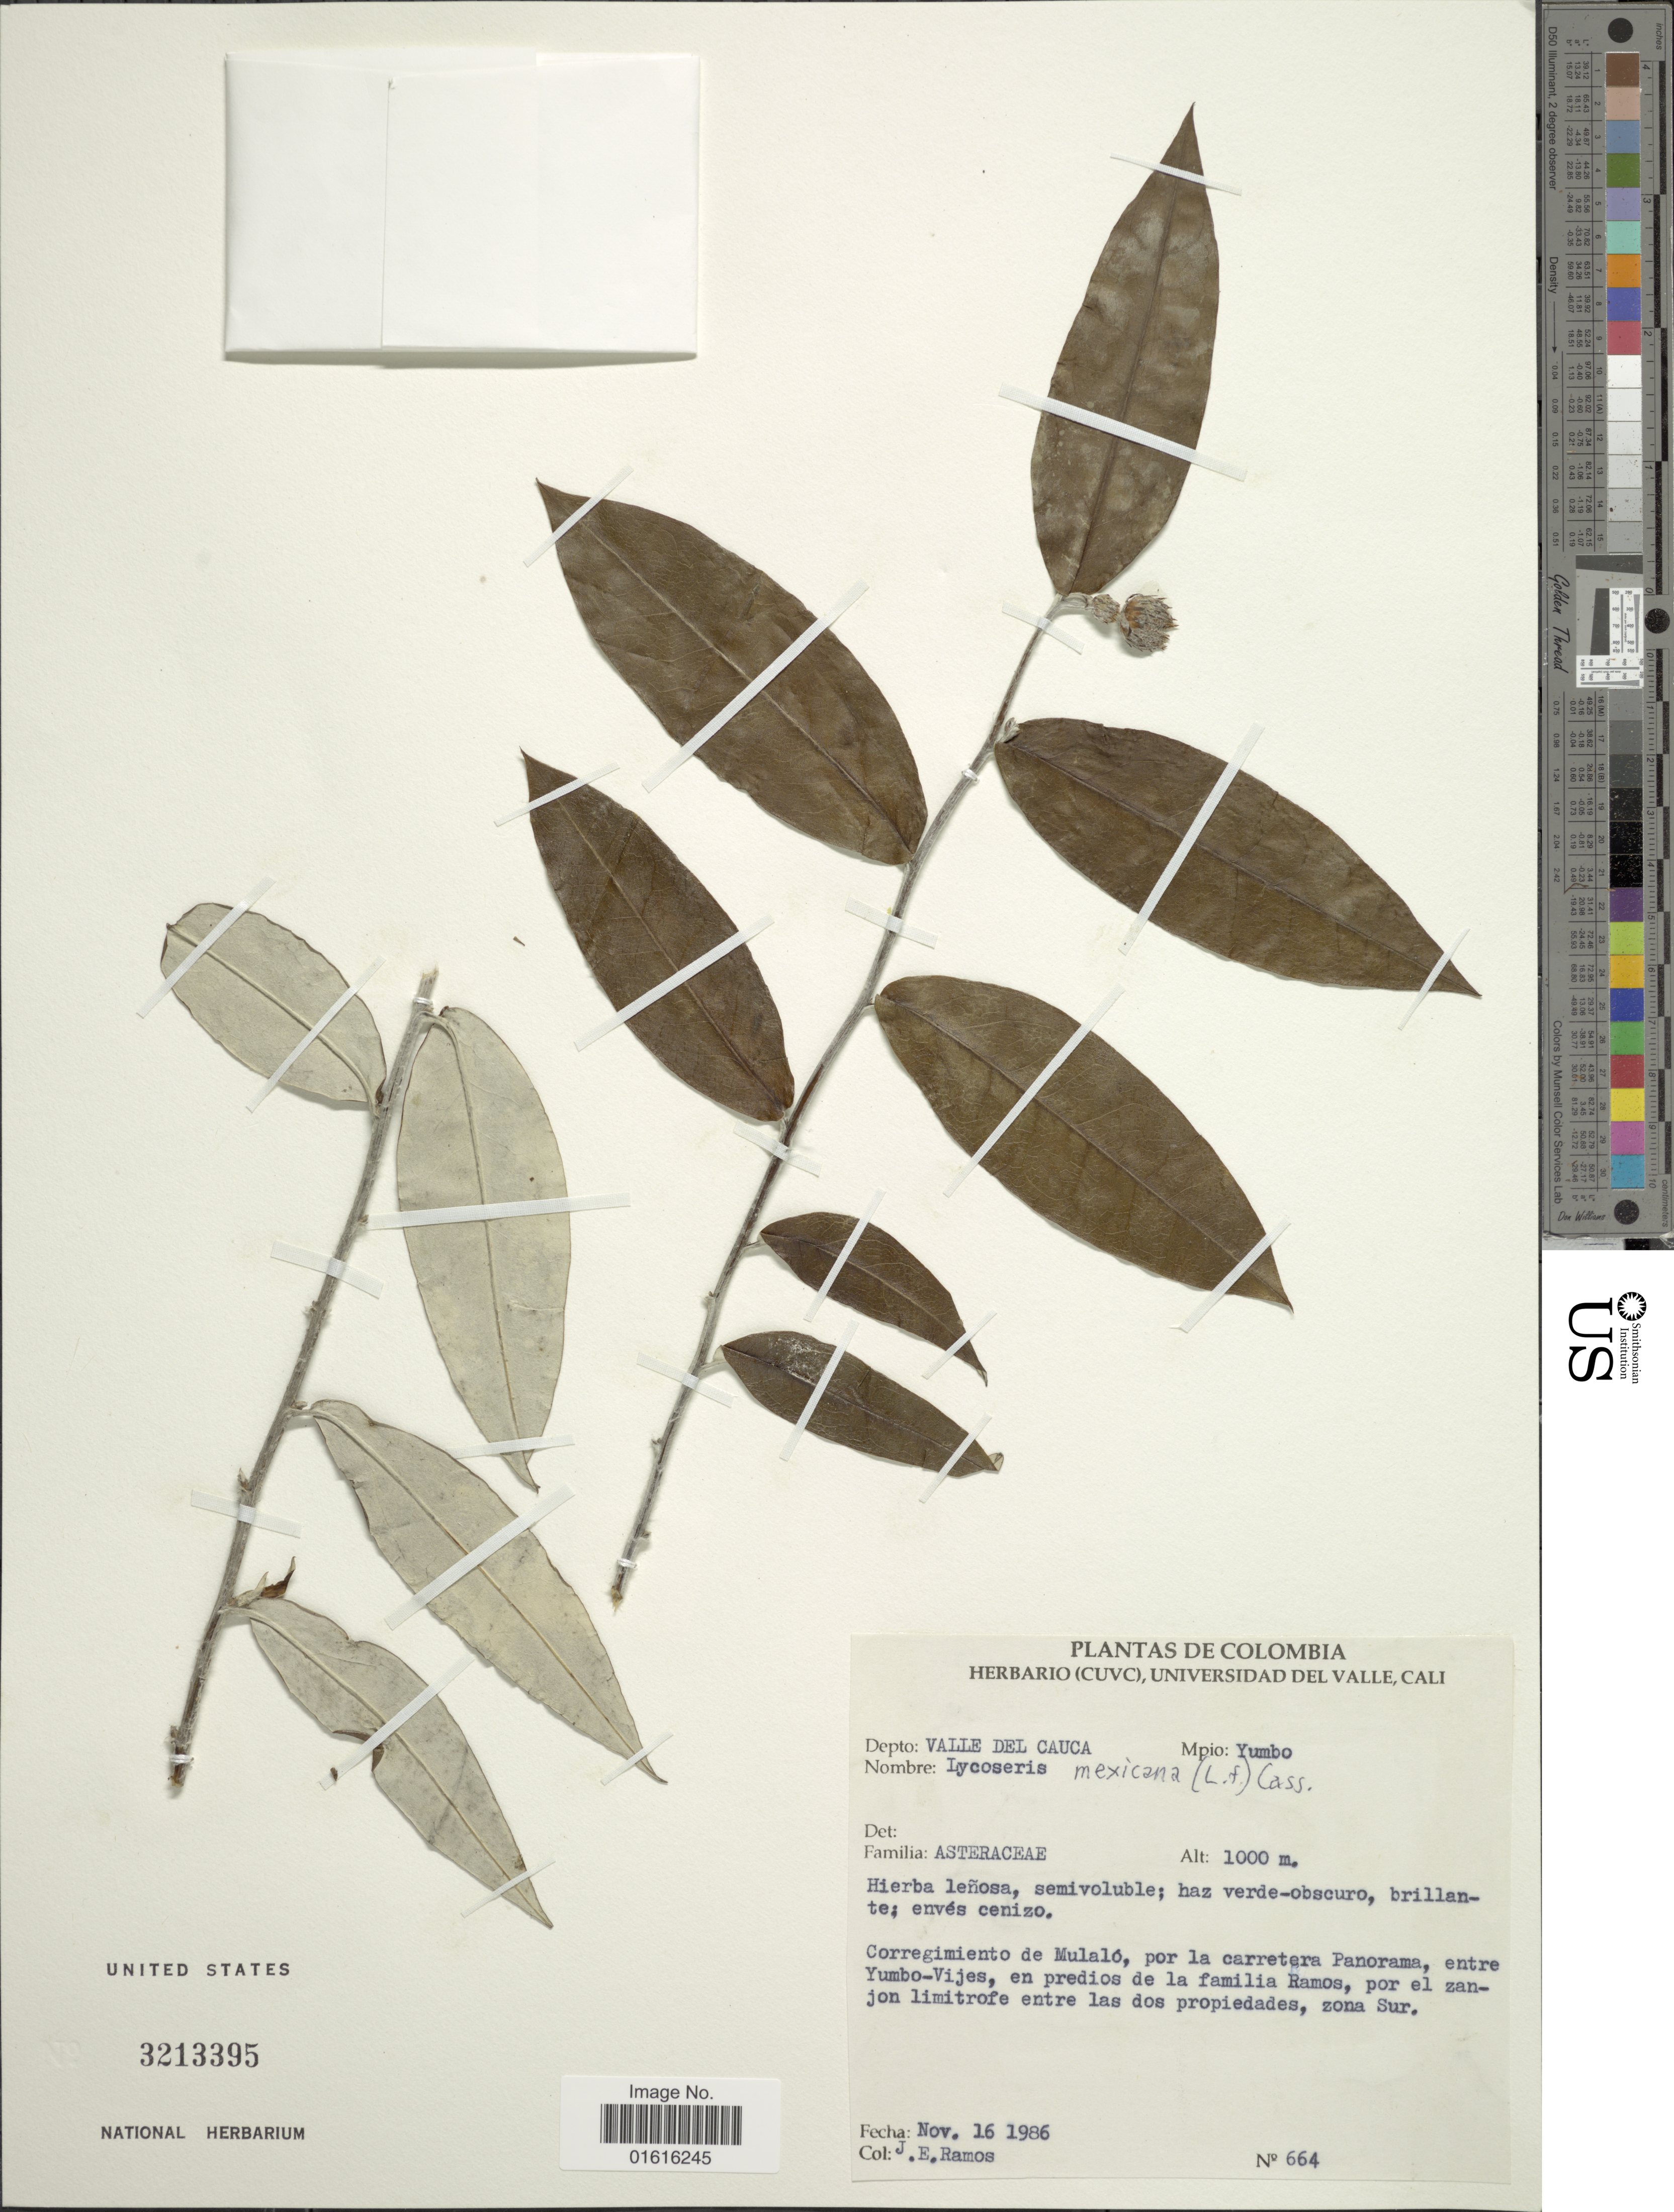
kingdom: Plantae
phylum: Tracheophyta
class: Magnoliopsida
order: Asterales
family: Asteraceae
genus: Lycoseris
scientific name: Lycoseris mexicana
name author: (L. f.) Cass.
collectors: J. E. Ramos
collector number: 664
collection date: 1986-11-16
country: Colombia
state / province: Valle del Cauca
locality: Depto: Valle del Cauca. Mpio: Yumbo. Corregimiento de Mulaló, por la carretera Panorama, entre Yumbo-Vijes, en predios de la familia Ramos, por el zanjon limitrofe entre las dos propiedades, zona Sur.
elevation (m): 1000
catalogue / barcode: US 3213395